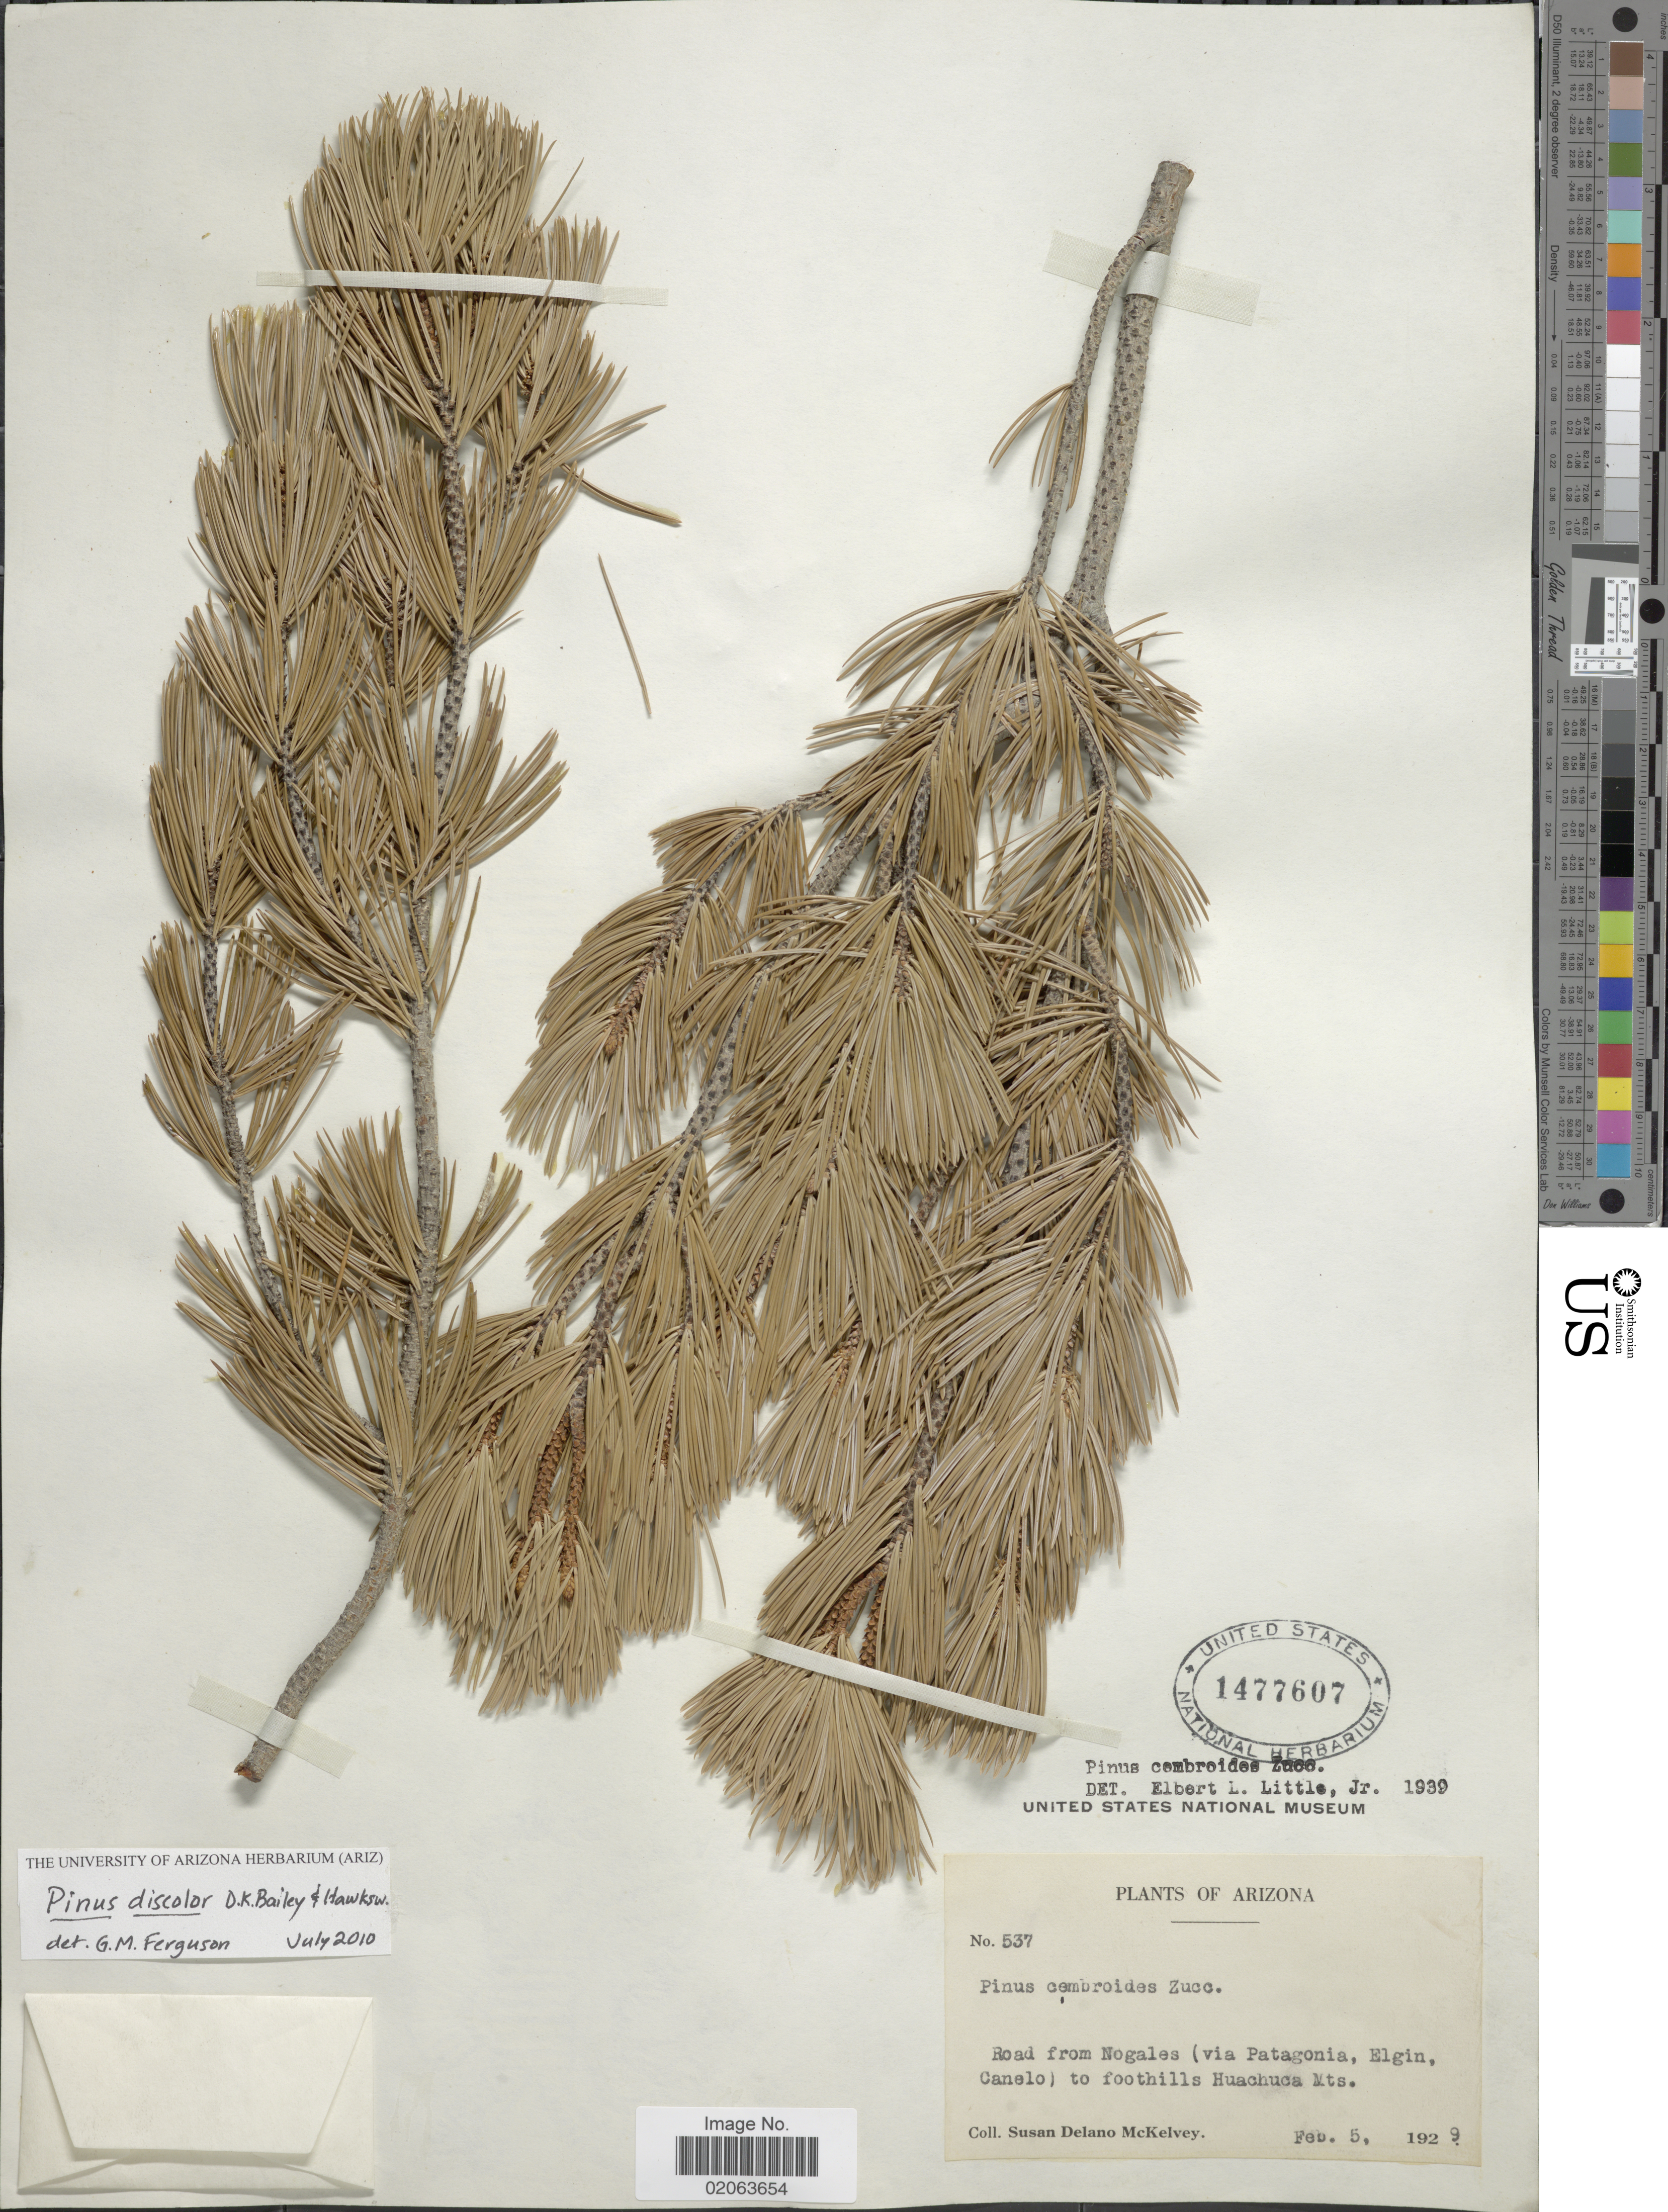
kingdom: Plantae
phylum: Tracheophyta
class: Pinopsida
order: Pinales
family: Pinaceae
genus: Pinus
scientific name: Pinus discolor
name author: D.K. Bailey & Hawksw.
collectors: S. A. McKelvey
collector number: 537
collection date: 1929-02-05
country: United States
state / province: Arizona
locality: Road from Nogales (via Patagonia, Elgin, Canelo) to foothills Huachuca Mts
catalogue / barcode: US 1477607